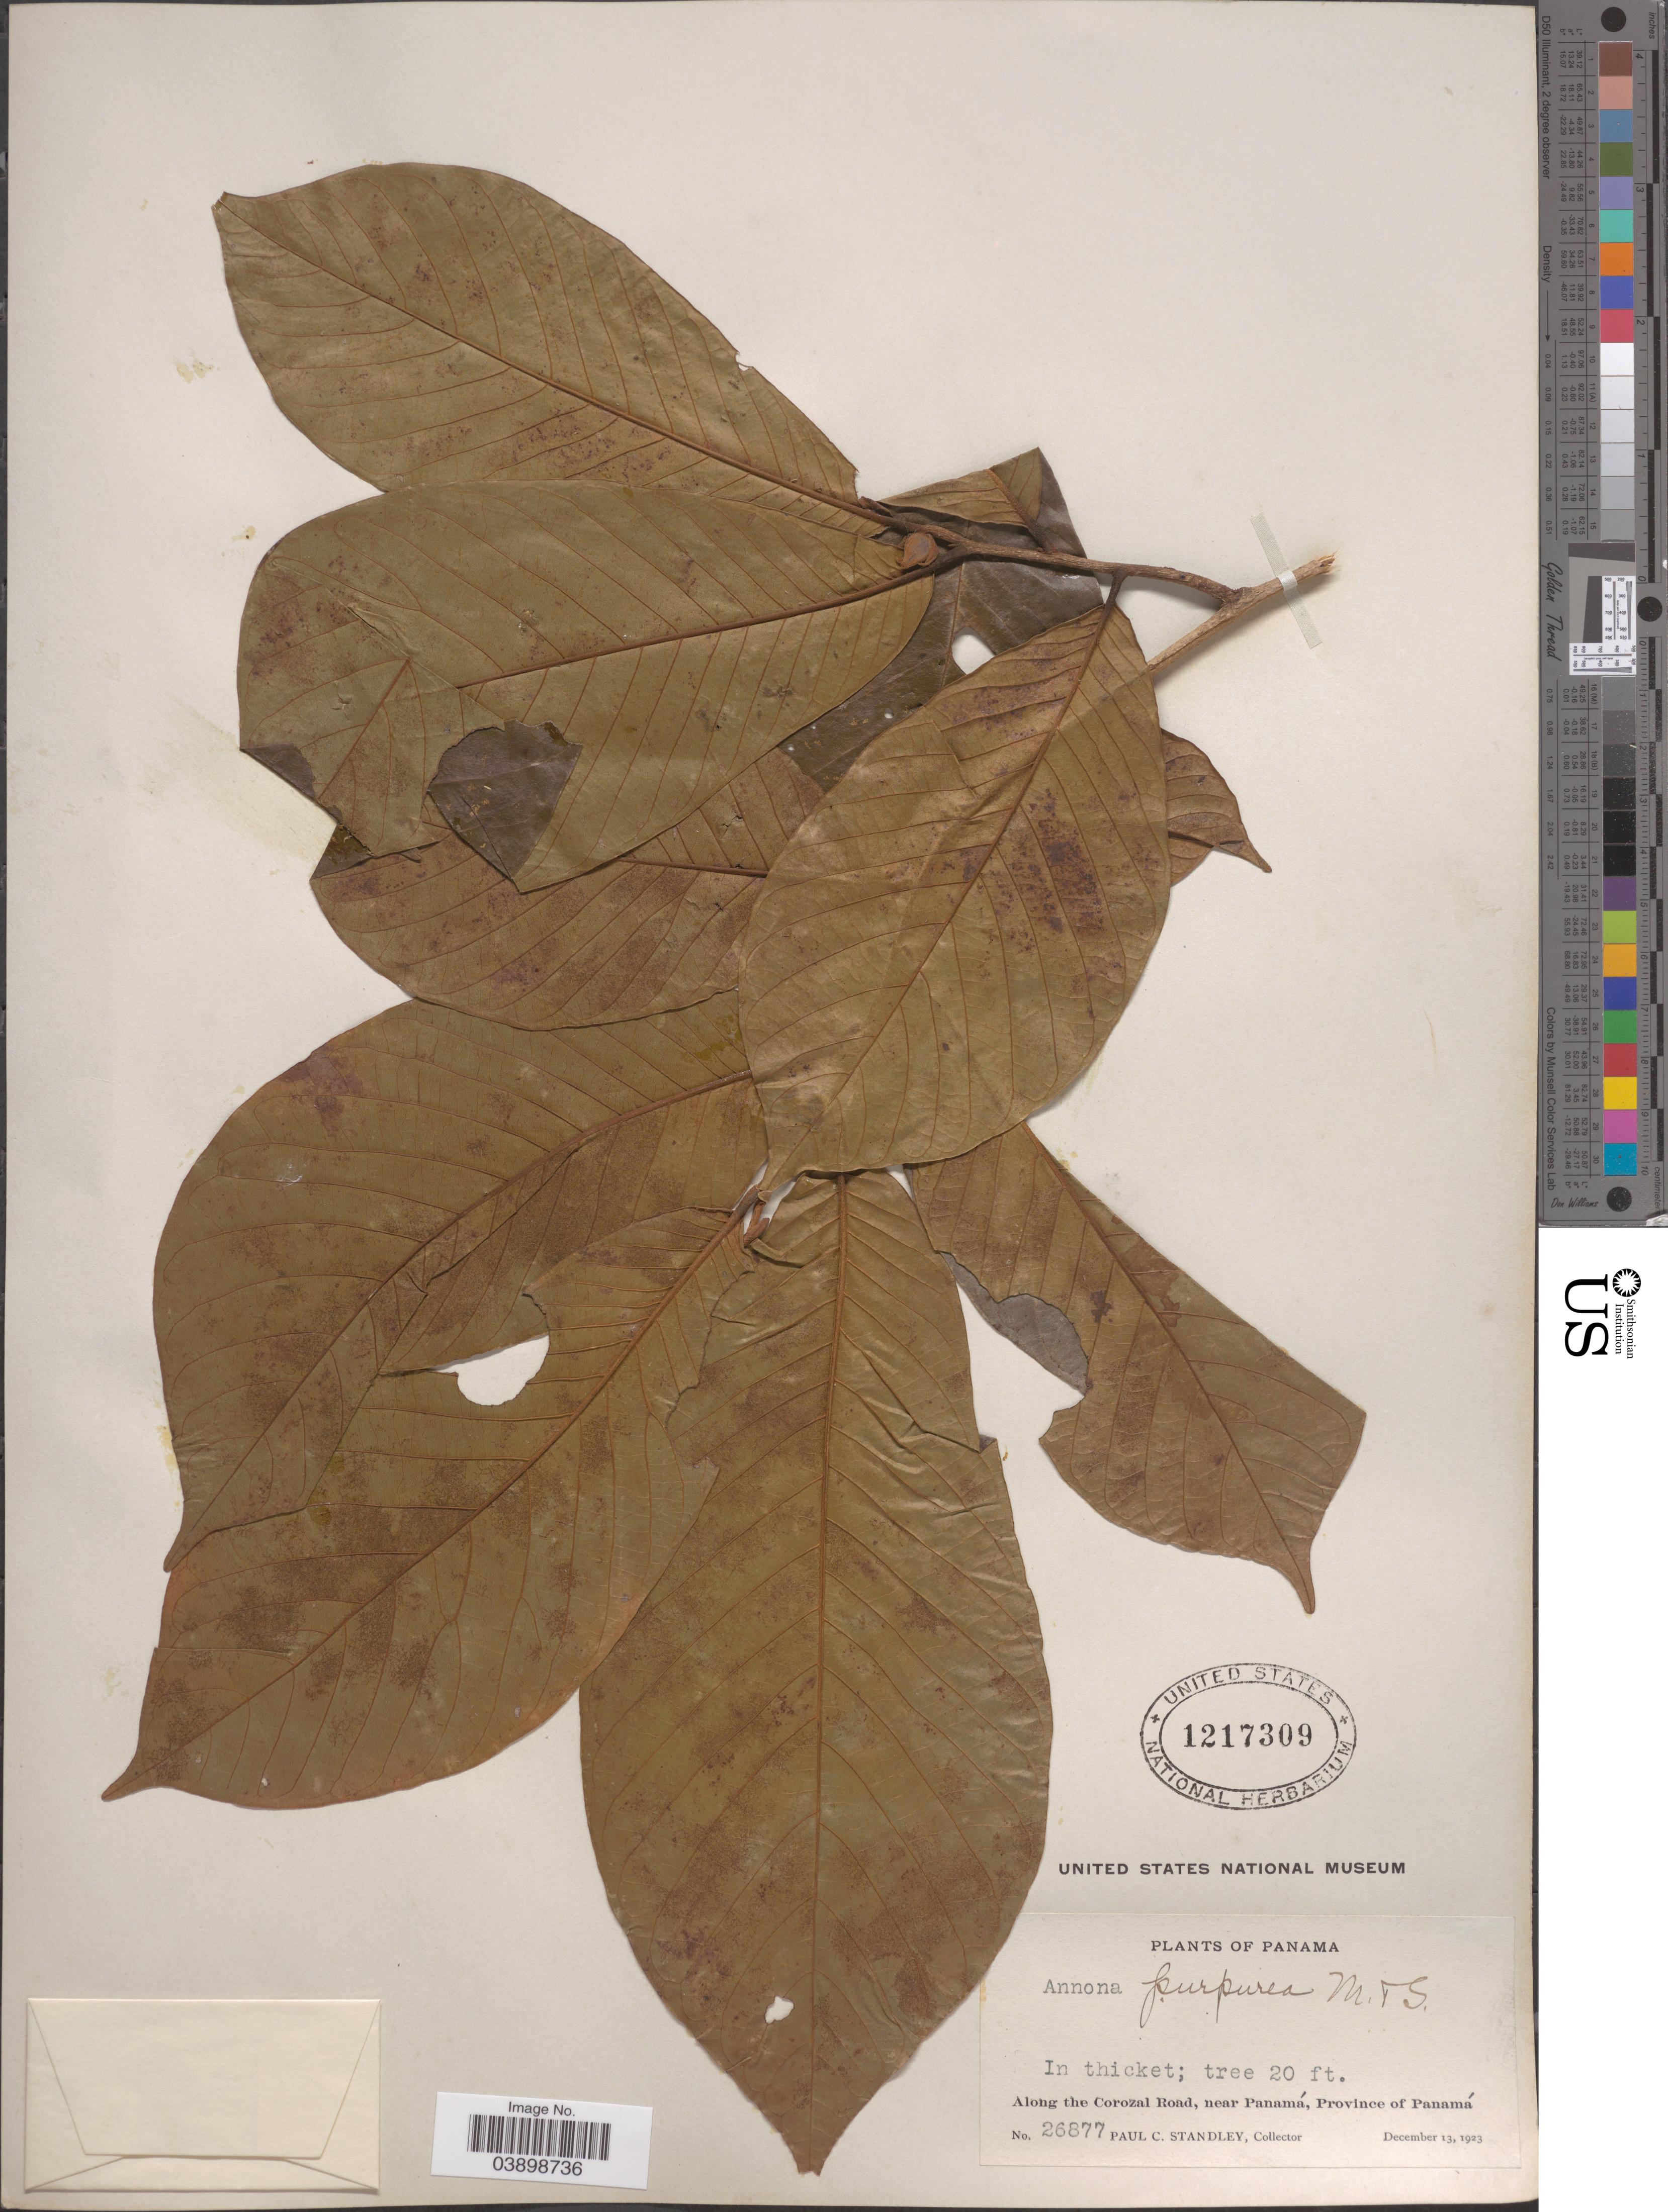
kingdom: Plantae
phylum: Tracheophyta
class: Magnoliopsida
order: Magnoliales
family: Annonaceae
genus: Annona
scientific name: Annona purpurea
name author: Moc. & Sessé ex Dunal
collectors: P. C. Standley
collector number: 26877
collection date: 1923-12-13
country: Panama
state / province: Panamá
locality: Along the Corozal Road, near Panamá.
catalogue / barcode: US 1217309